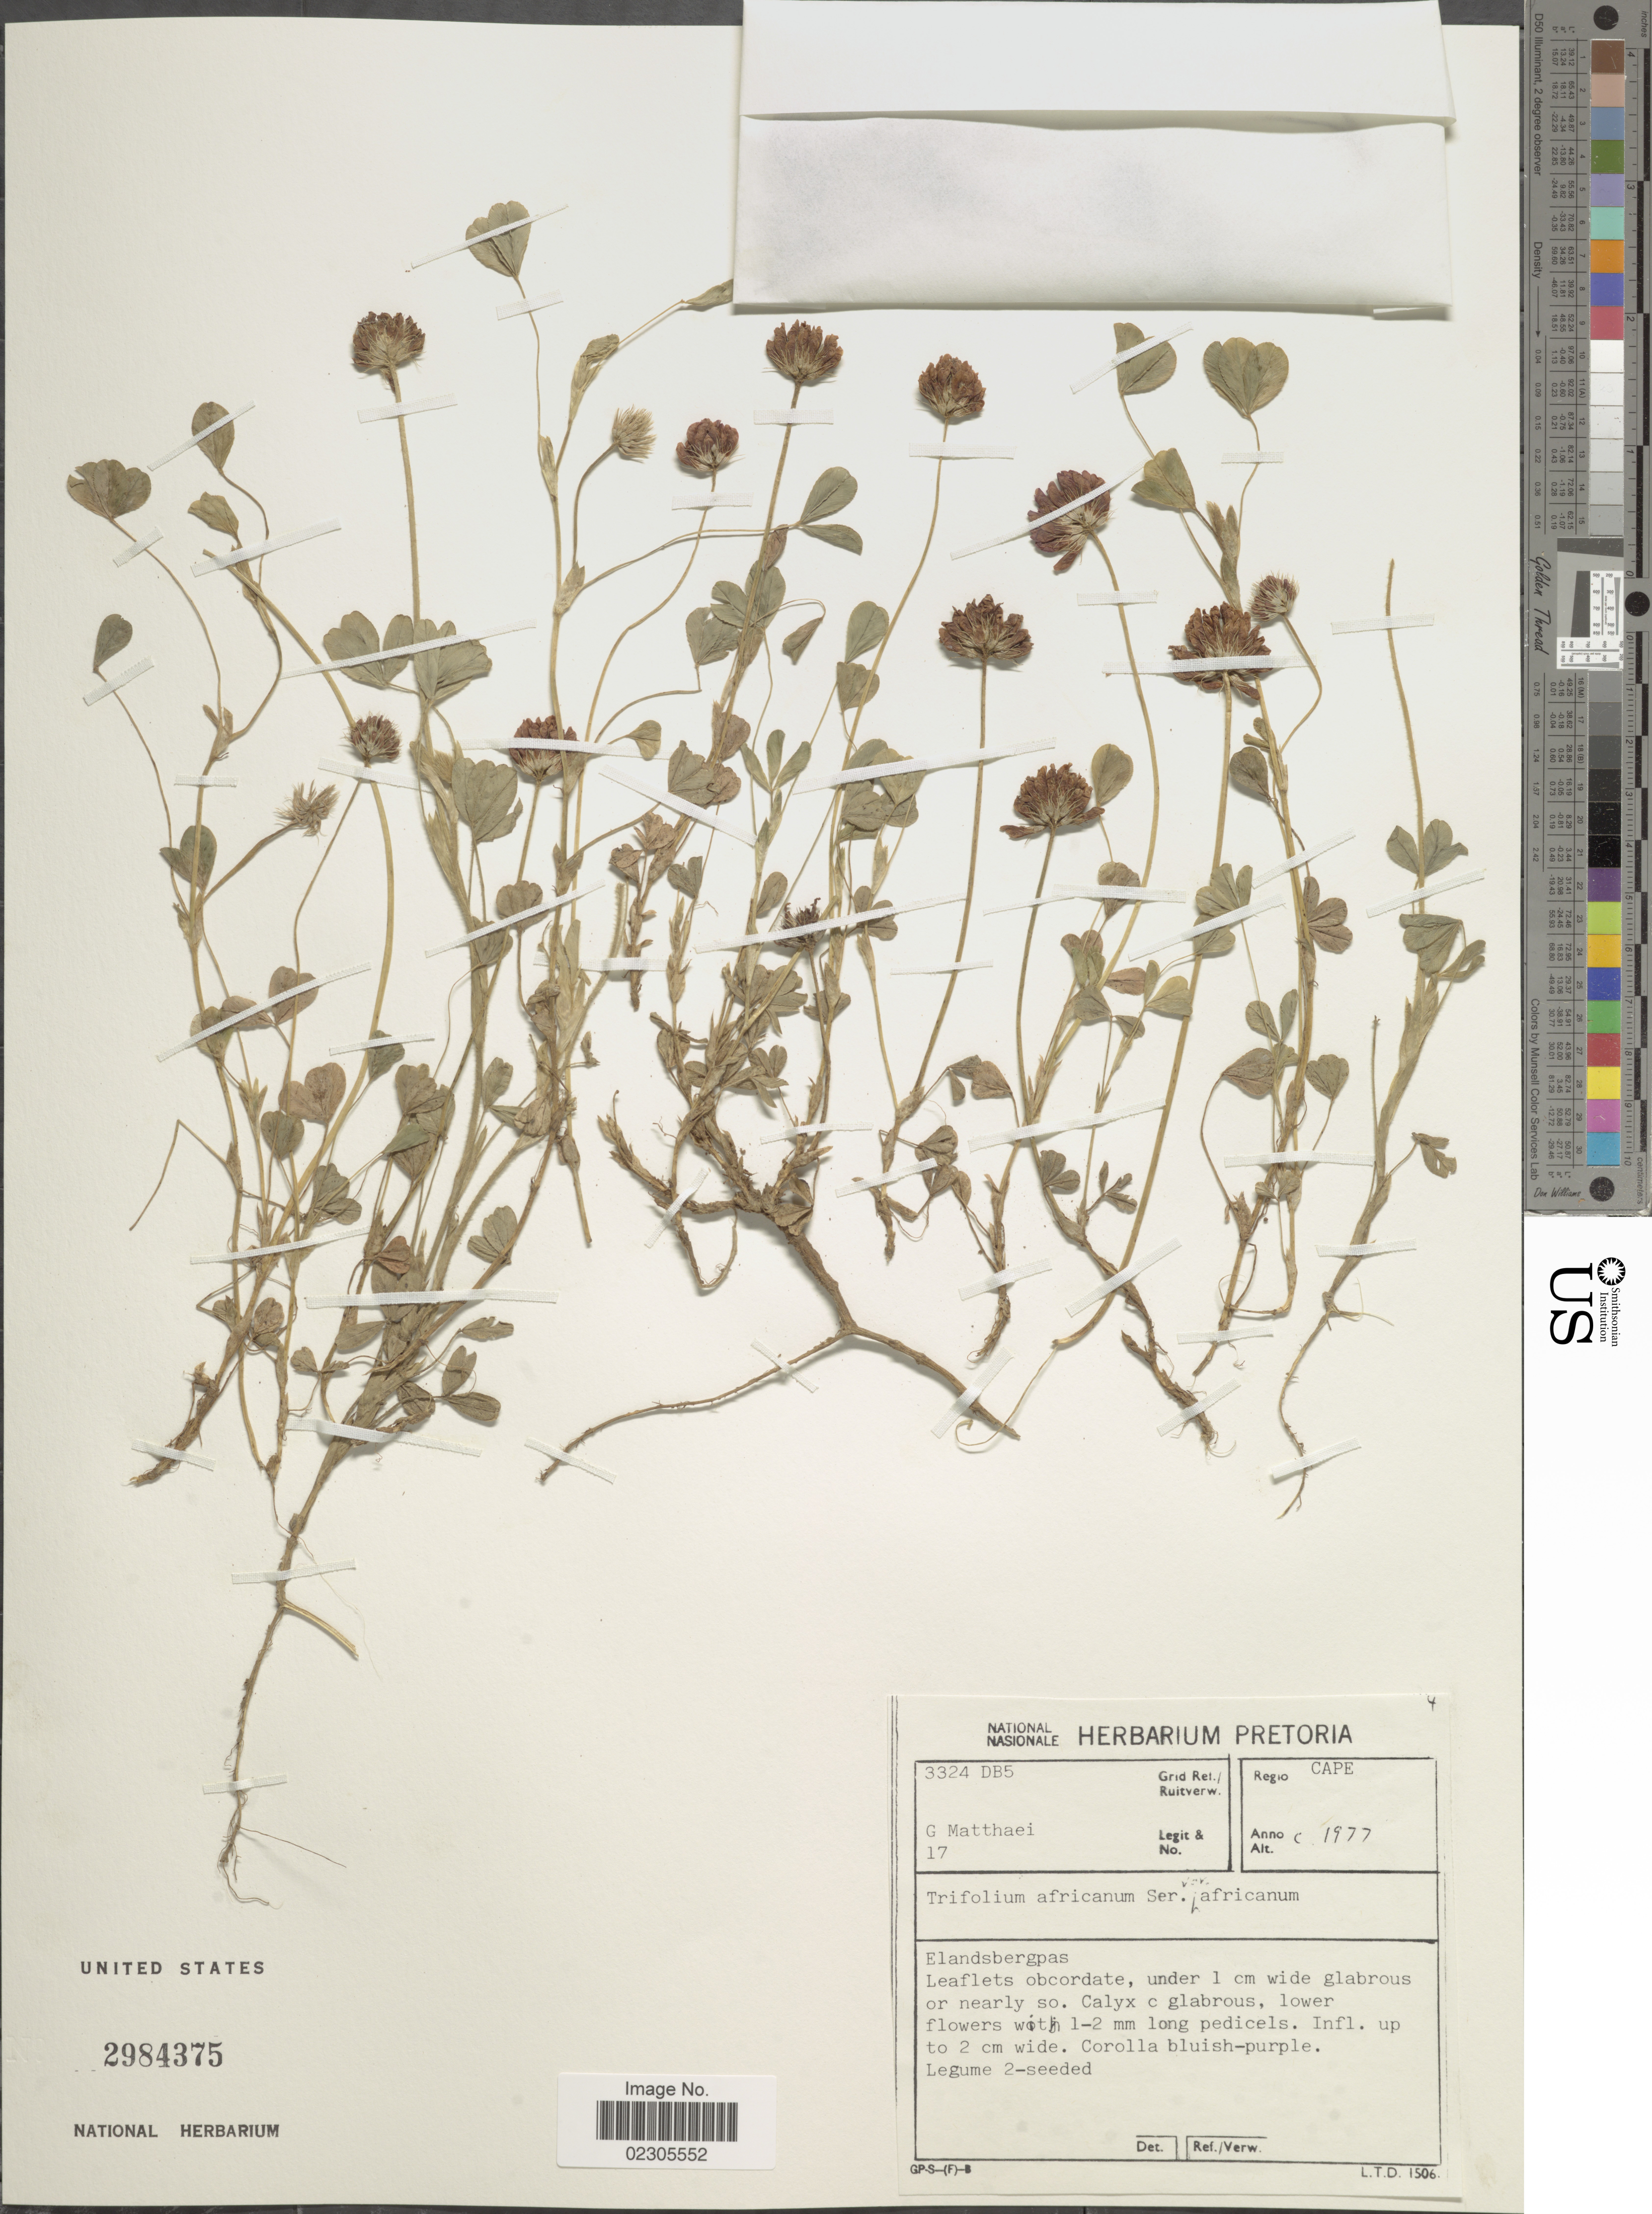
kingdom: Plantae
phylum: Tracheophyta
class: Magnoliopsida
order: Fabales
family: Fabaceae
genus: Trifolium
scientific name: Trifolium africanum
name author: Ser.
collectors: G. Matthaei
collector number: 17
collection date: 1977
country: South Africa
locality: Regio Cape, Elandsbergpas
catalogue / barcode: US 2984375